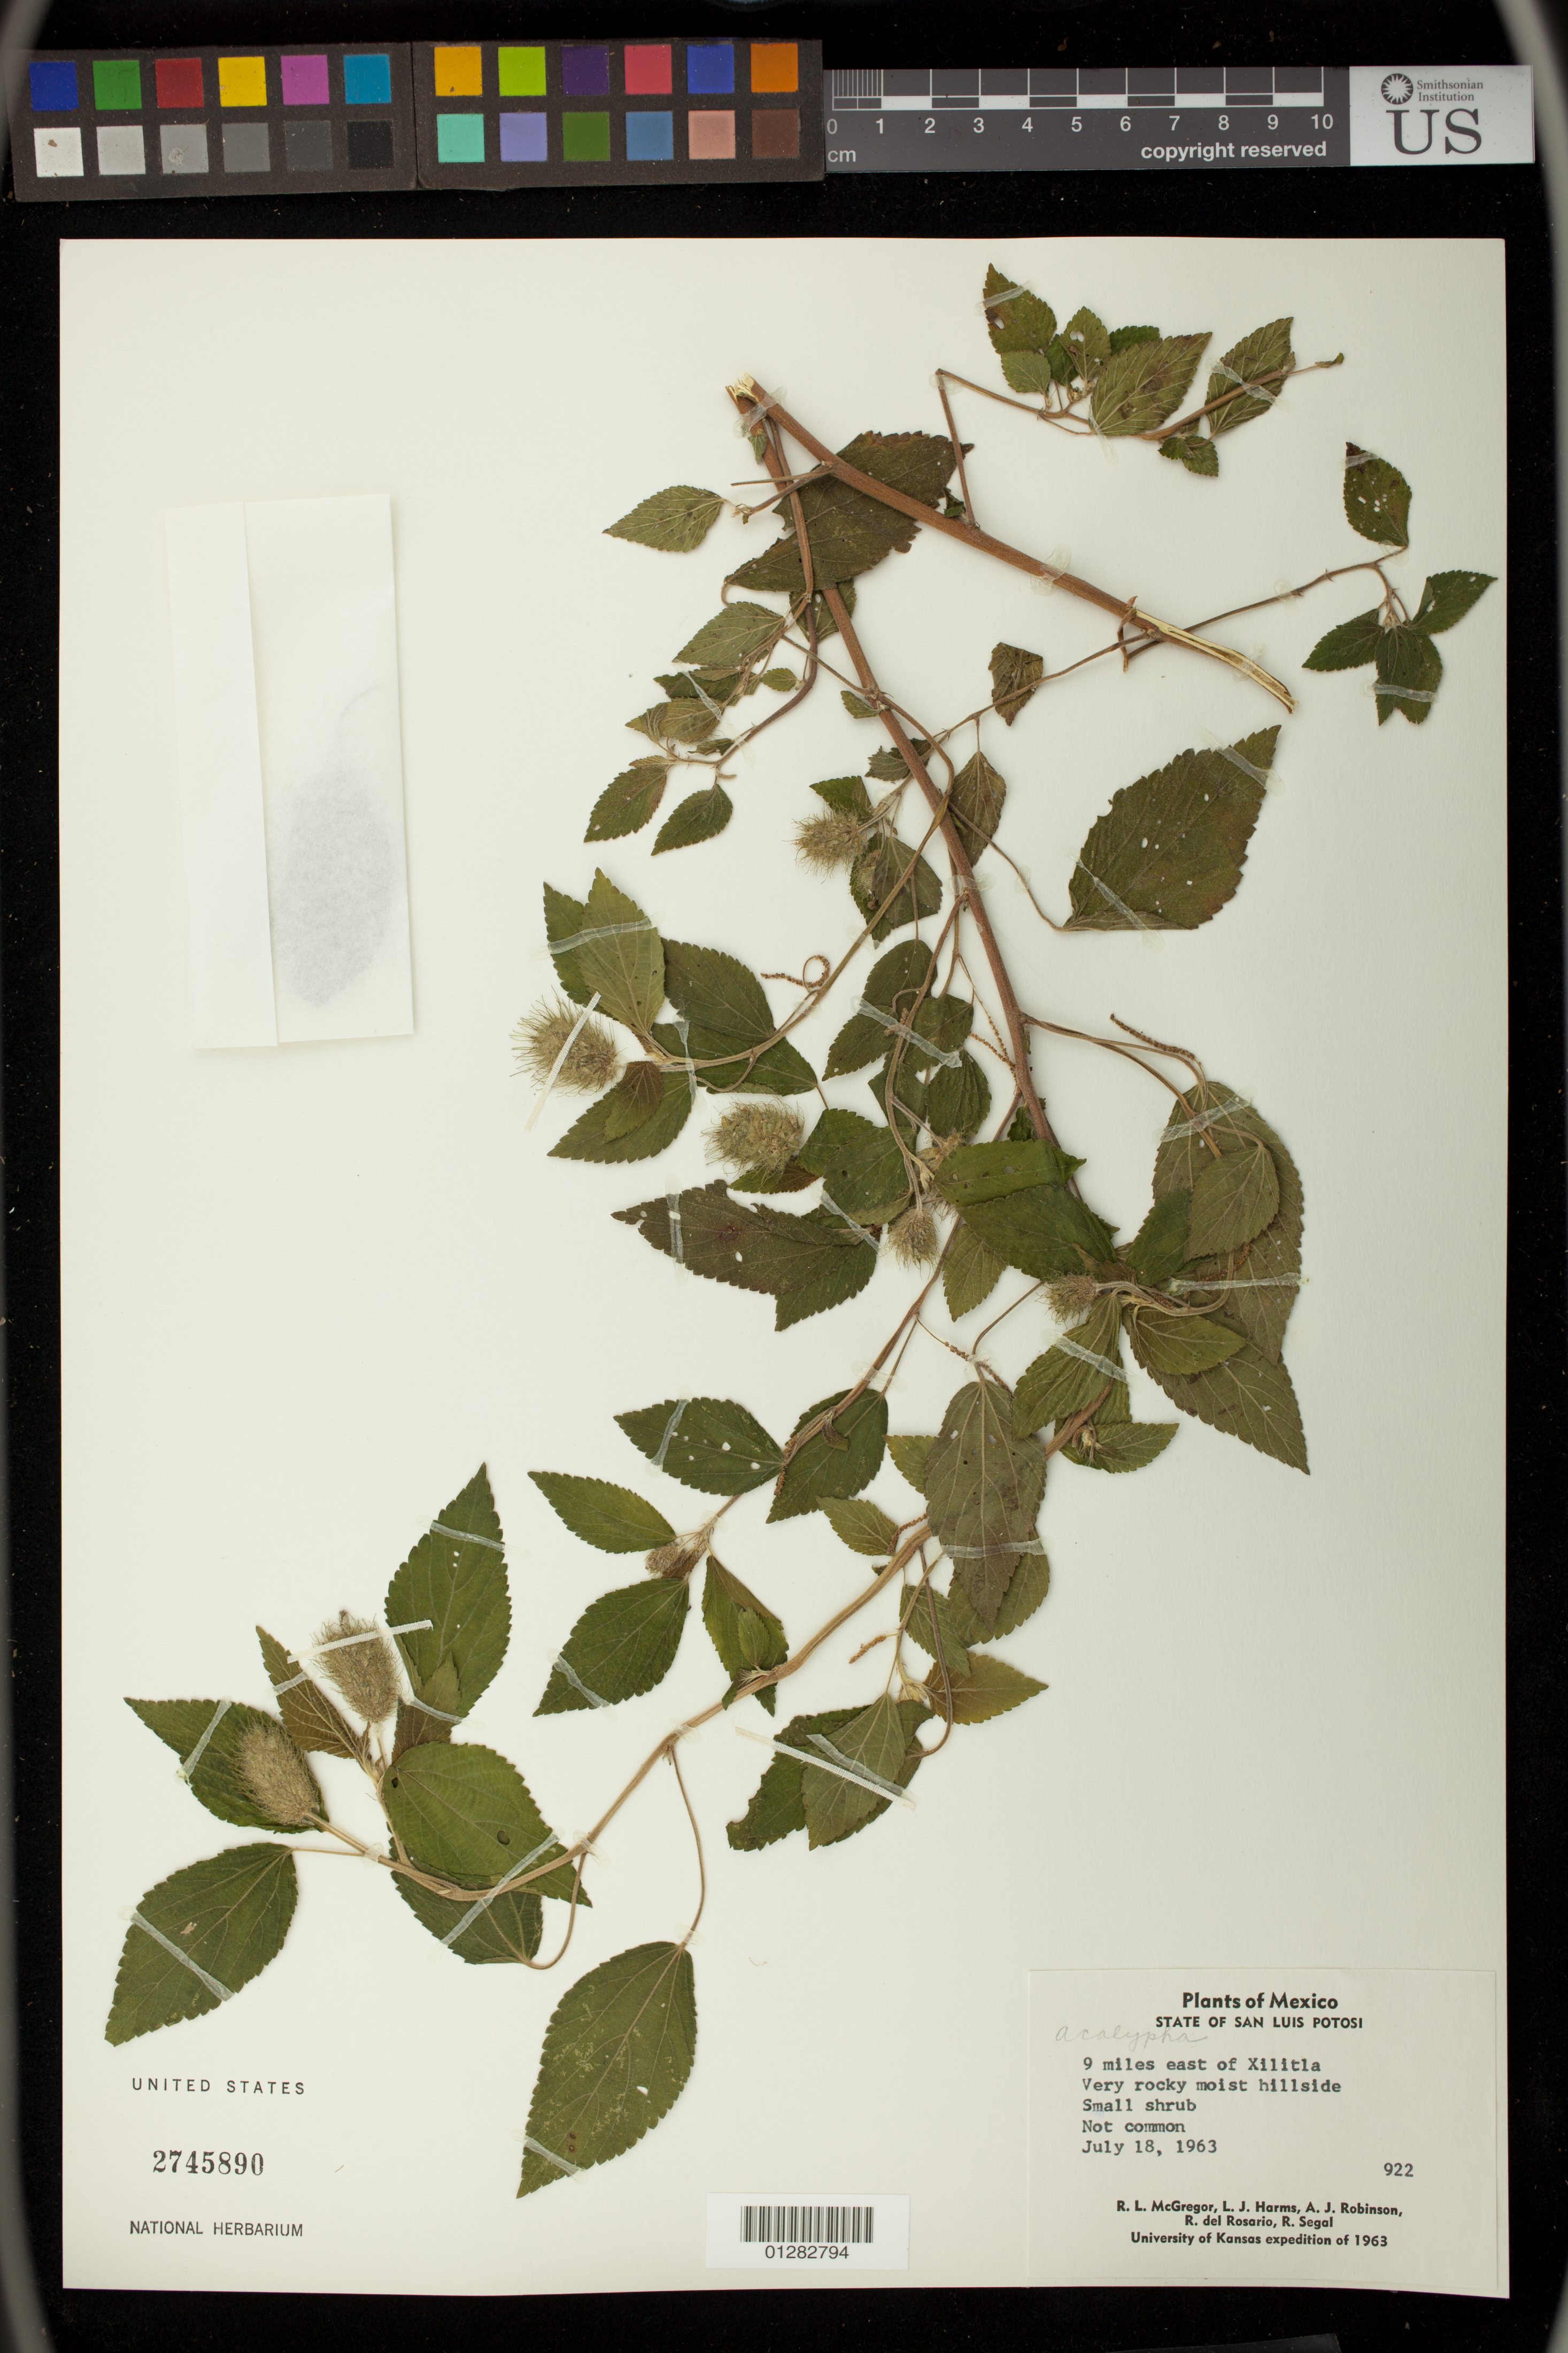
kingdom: Plantae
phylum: Tracheophyta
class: Magnoliopsida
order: Malpighiales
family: Euphorbiaceae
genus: Acalypha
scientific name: Acalypha sp.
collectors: R. McGregor, L. Harms, A. J. Robinson & R. del Rosario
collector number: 922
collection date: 1963-07-18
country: Mexico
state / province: San Luis Potosi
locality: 9 miles east of Xilitla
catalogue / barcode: US 2745890